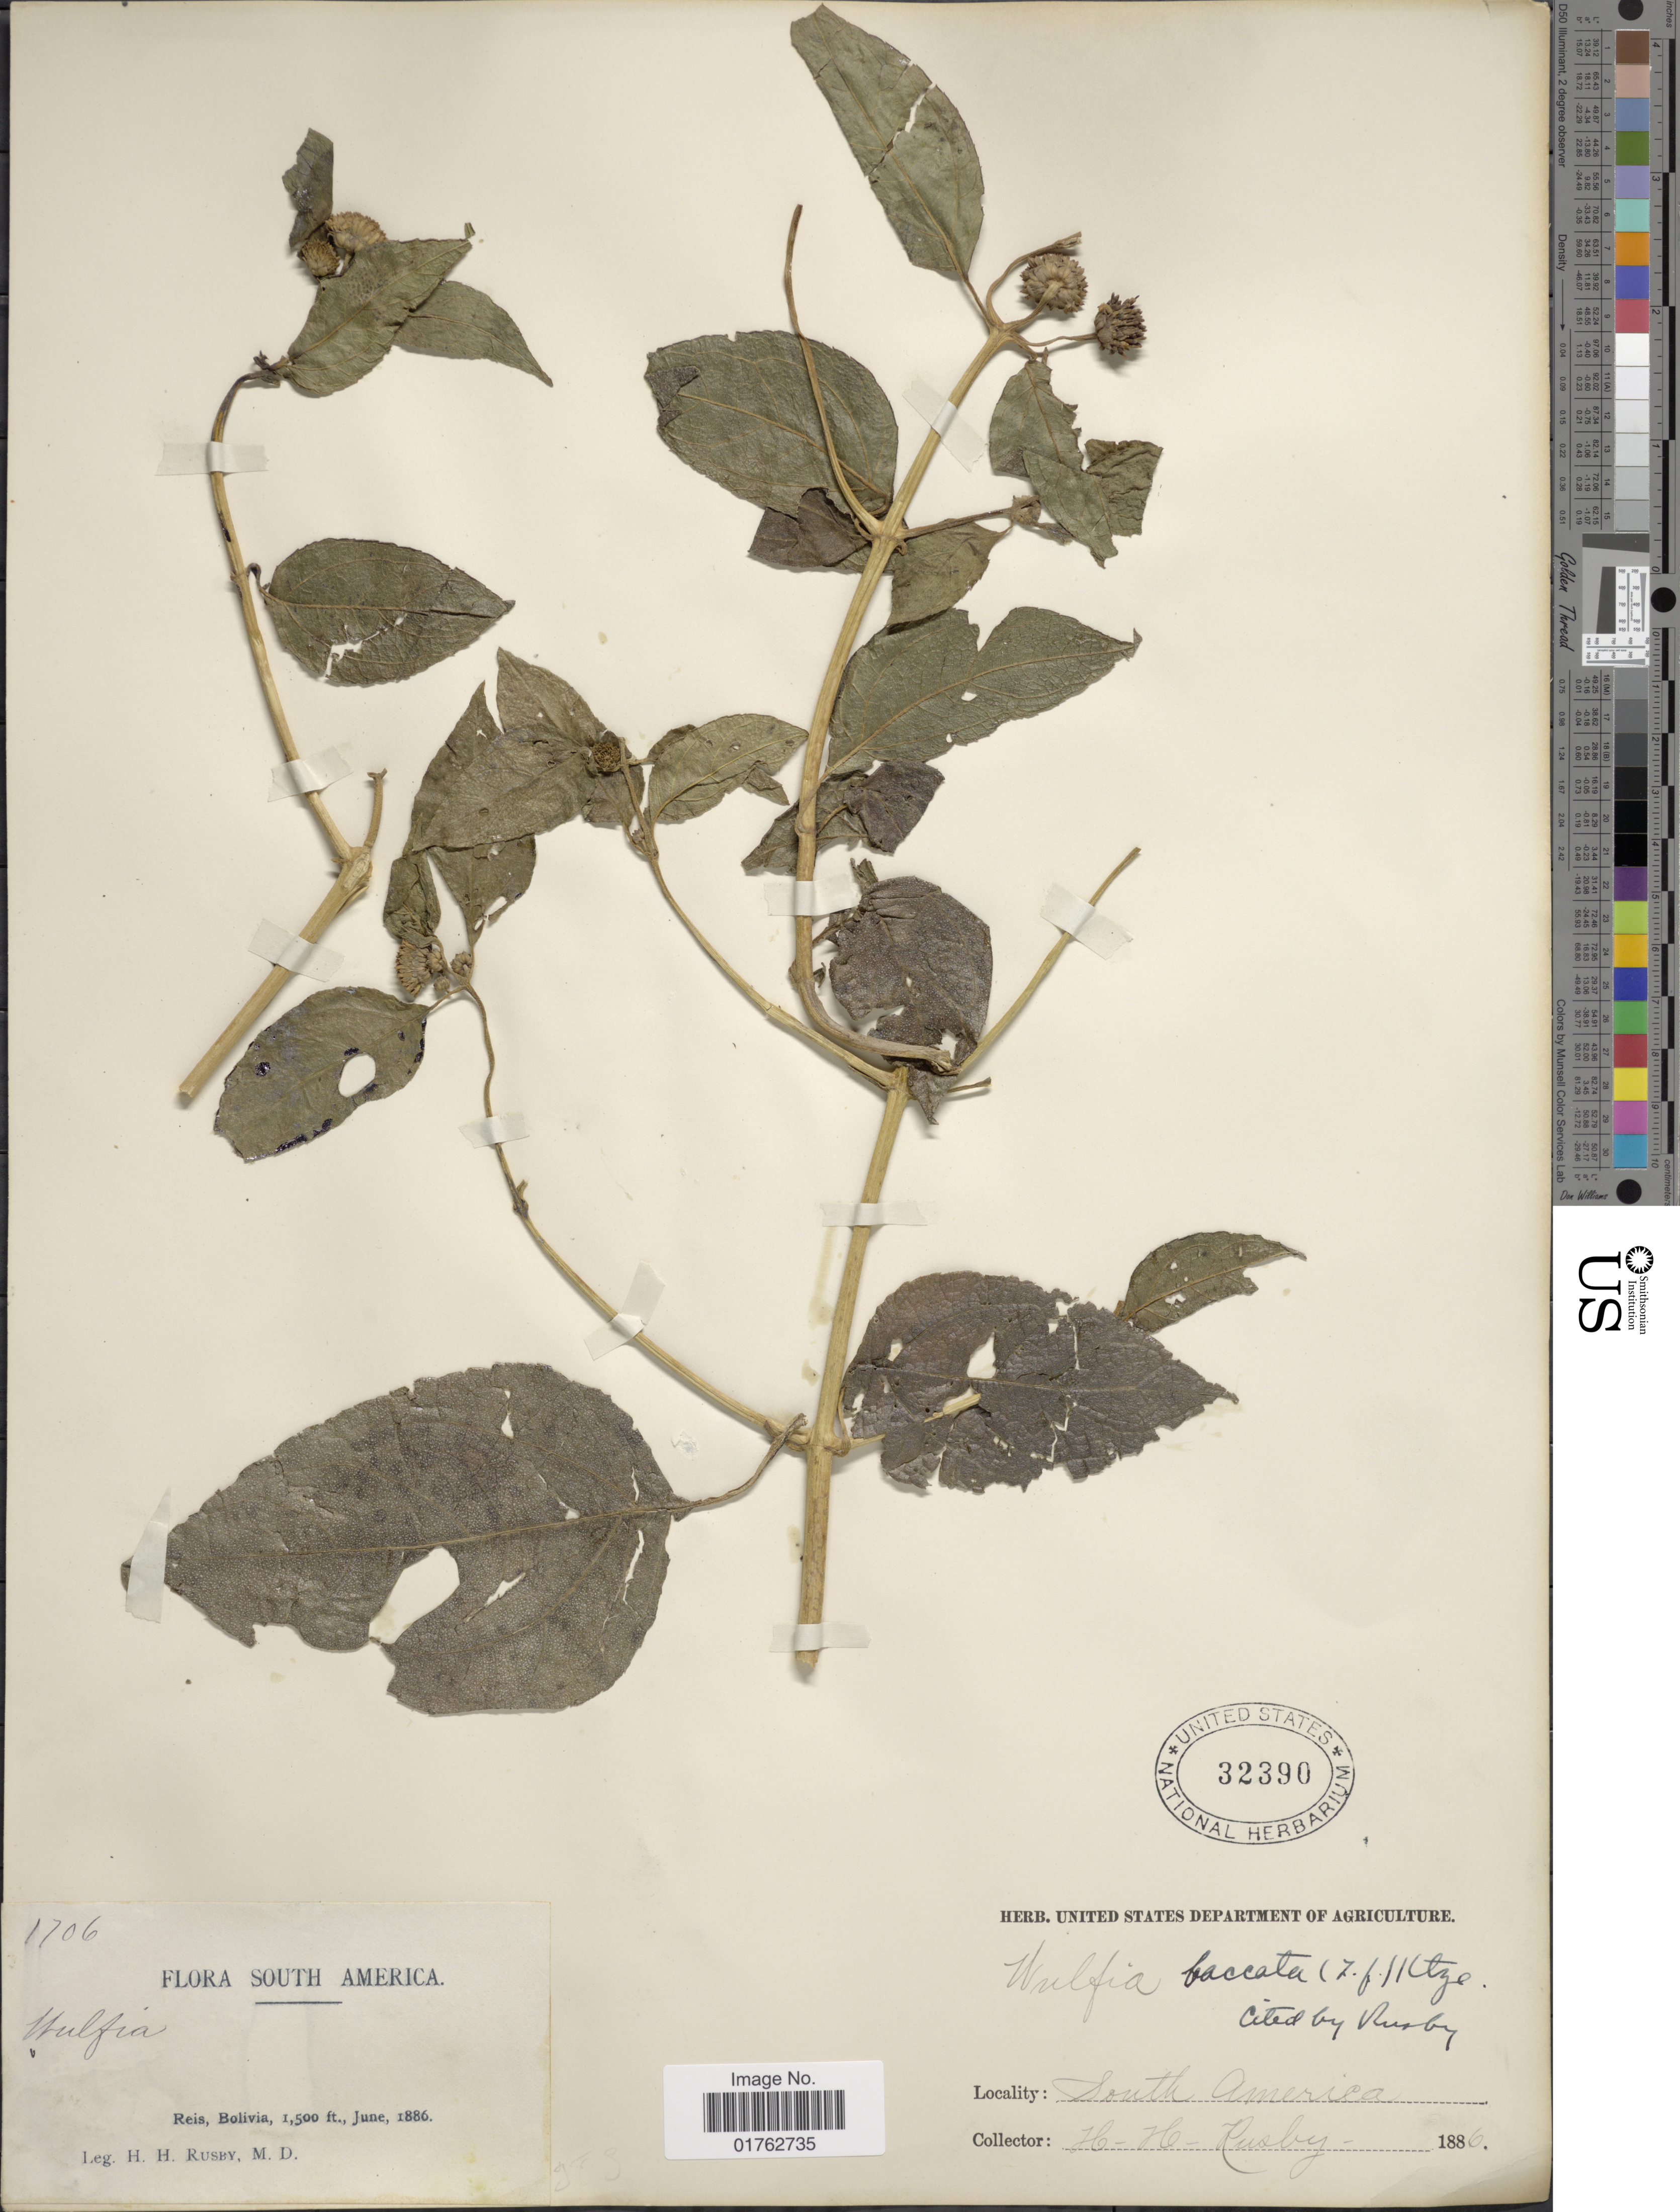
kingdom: Plantae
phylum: Tracheophyta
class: Magnoliopsida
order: Asterales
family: Asteraceae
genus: Wulffia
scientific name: Wulffia baccata var. baccata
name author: (L.) Kuntze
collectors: H. H. Rusby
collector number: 1706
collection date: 1886-06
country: Bolivia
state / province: Pando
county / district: Nicolas Suarez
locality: Reis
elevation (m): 457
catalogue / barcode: US 32390